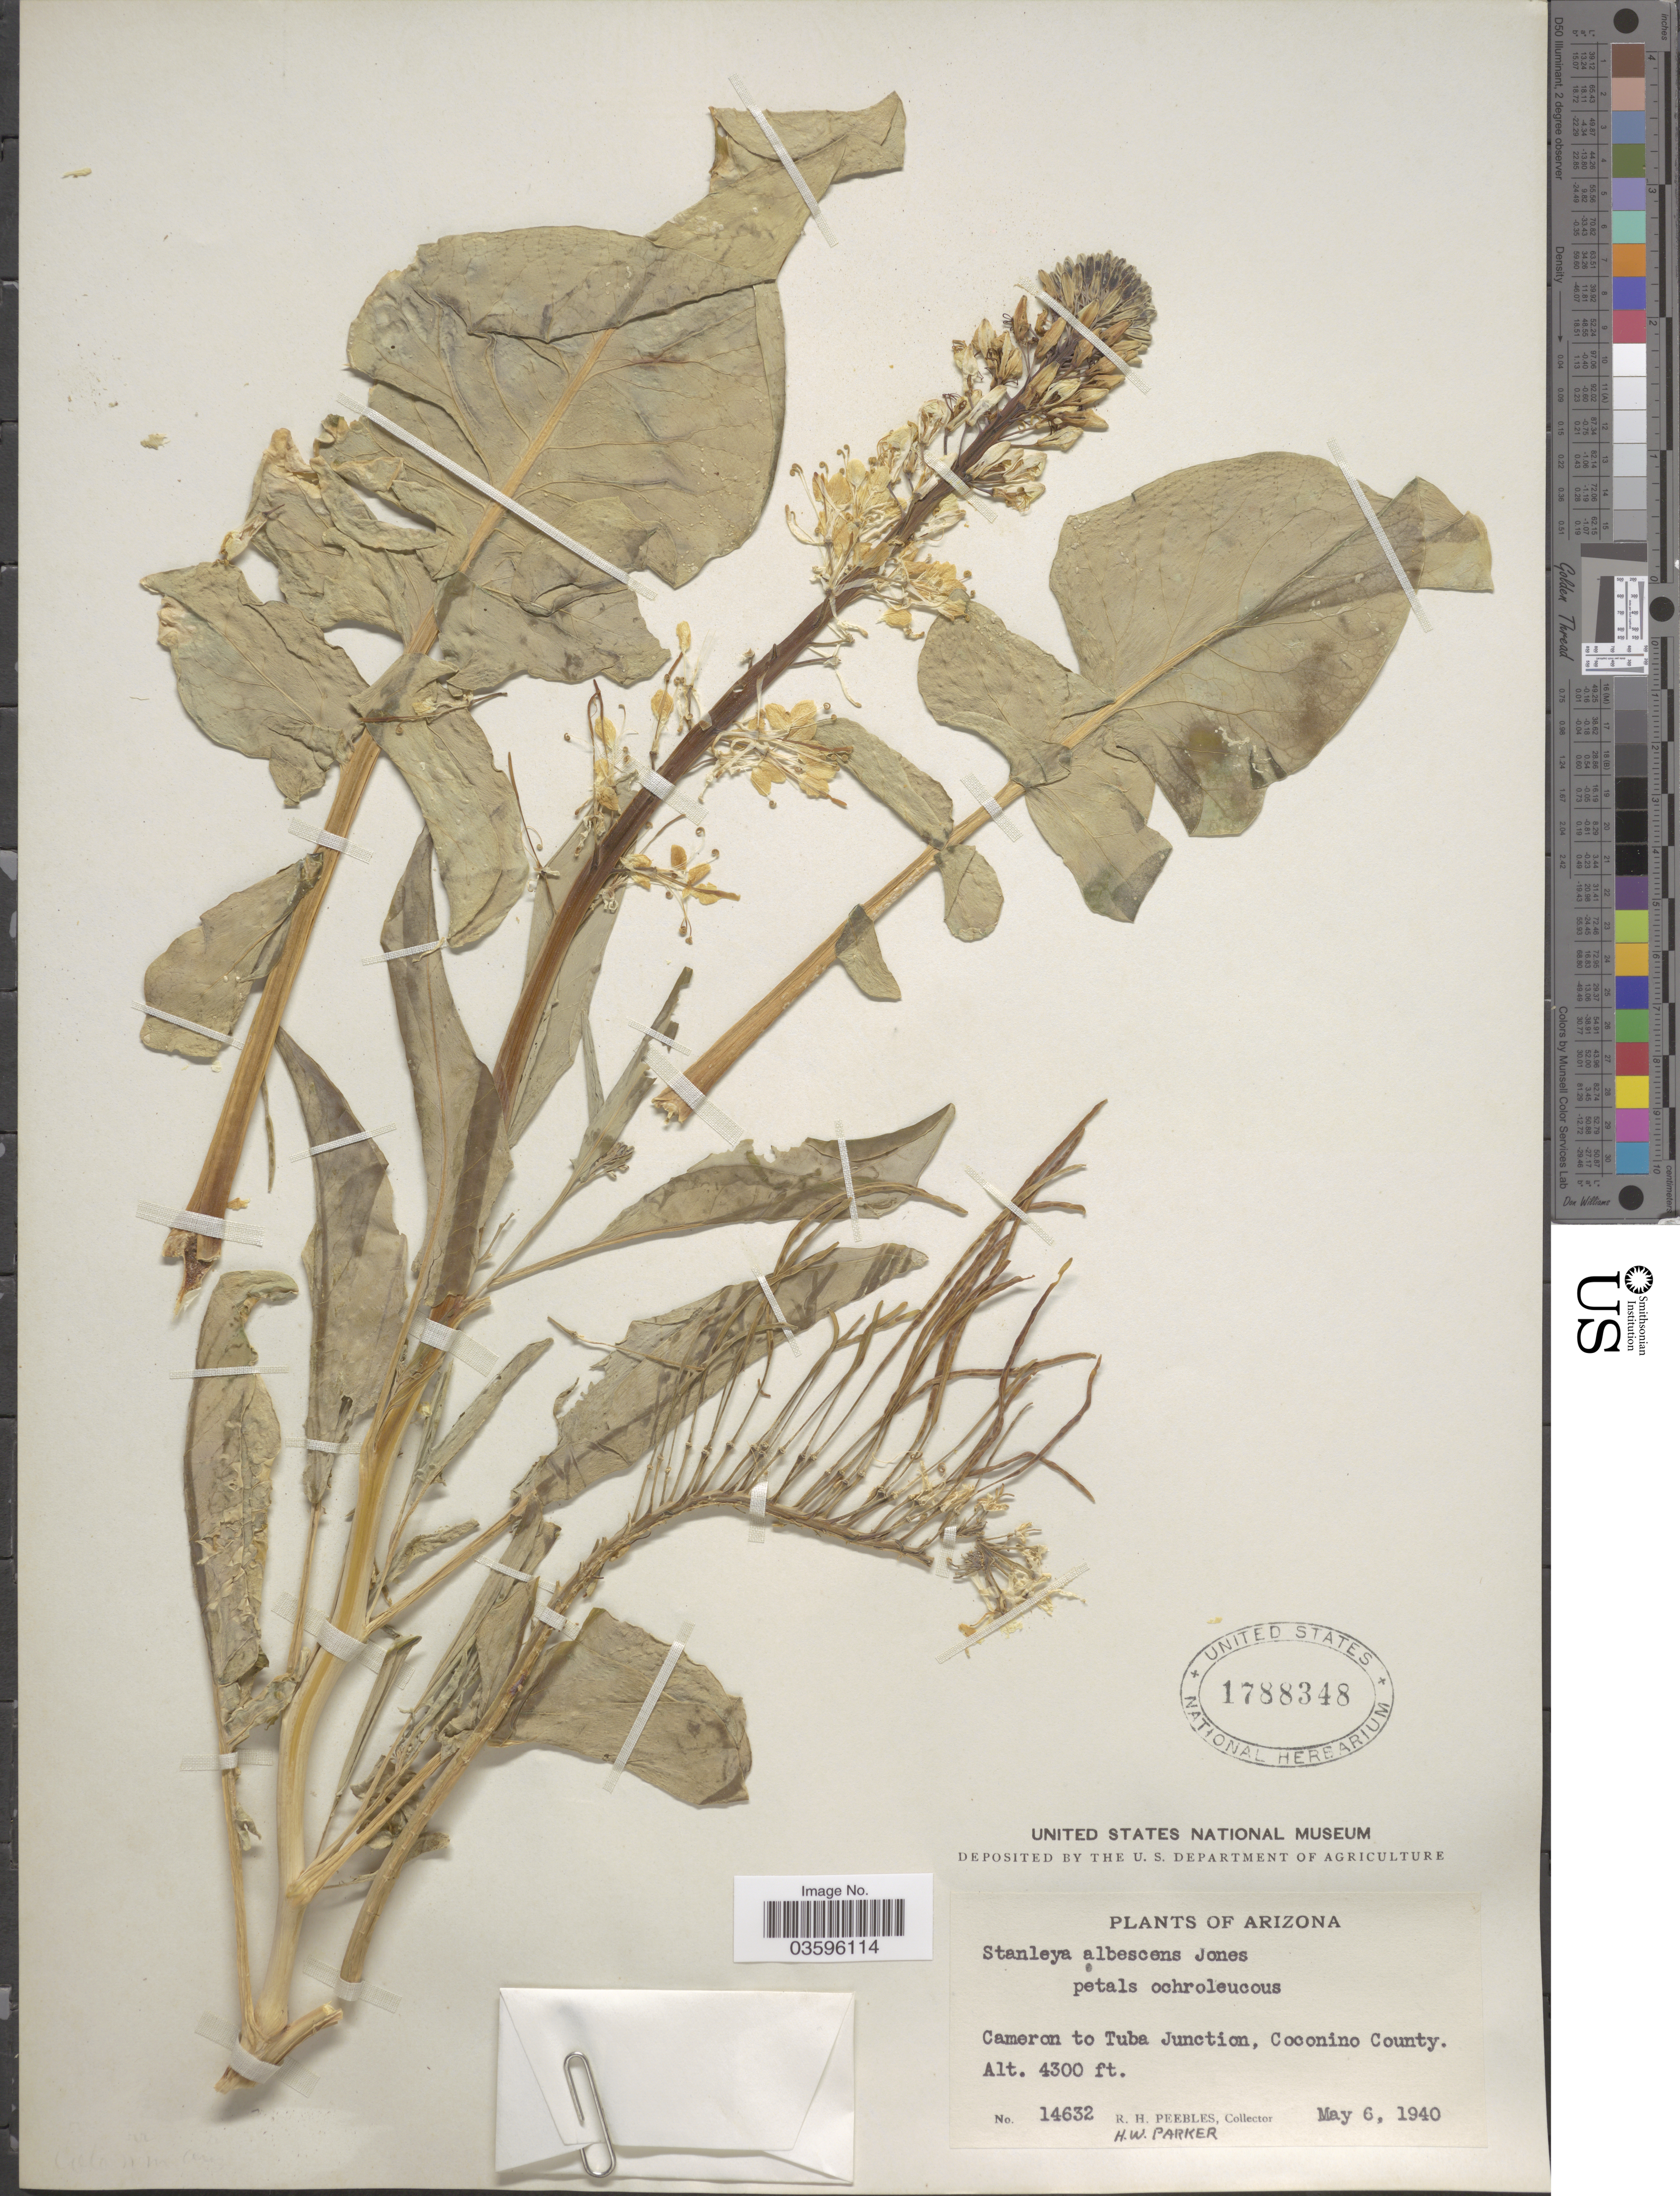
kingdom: Plantae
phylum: Tracheophyta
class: Magnoliopsida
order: Brassicales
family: Brassicaceae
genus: Stanleya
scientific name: Stanleya albescens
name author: M.E. Jones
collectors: R. H. Peebles & H. W. Parker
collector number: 14632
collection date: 1940-05-06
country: United States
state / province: Arizona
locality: Cameron to Tuba Junction, Coconino County.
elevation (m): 1311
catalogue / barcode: US 1788348